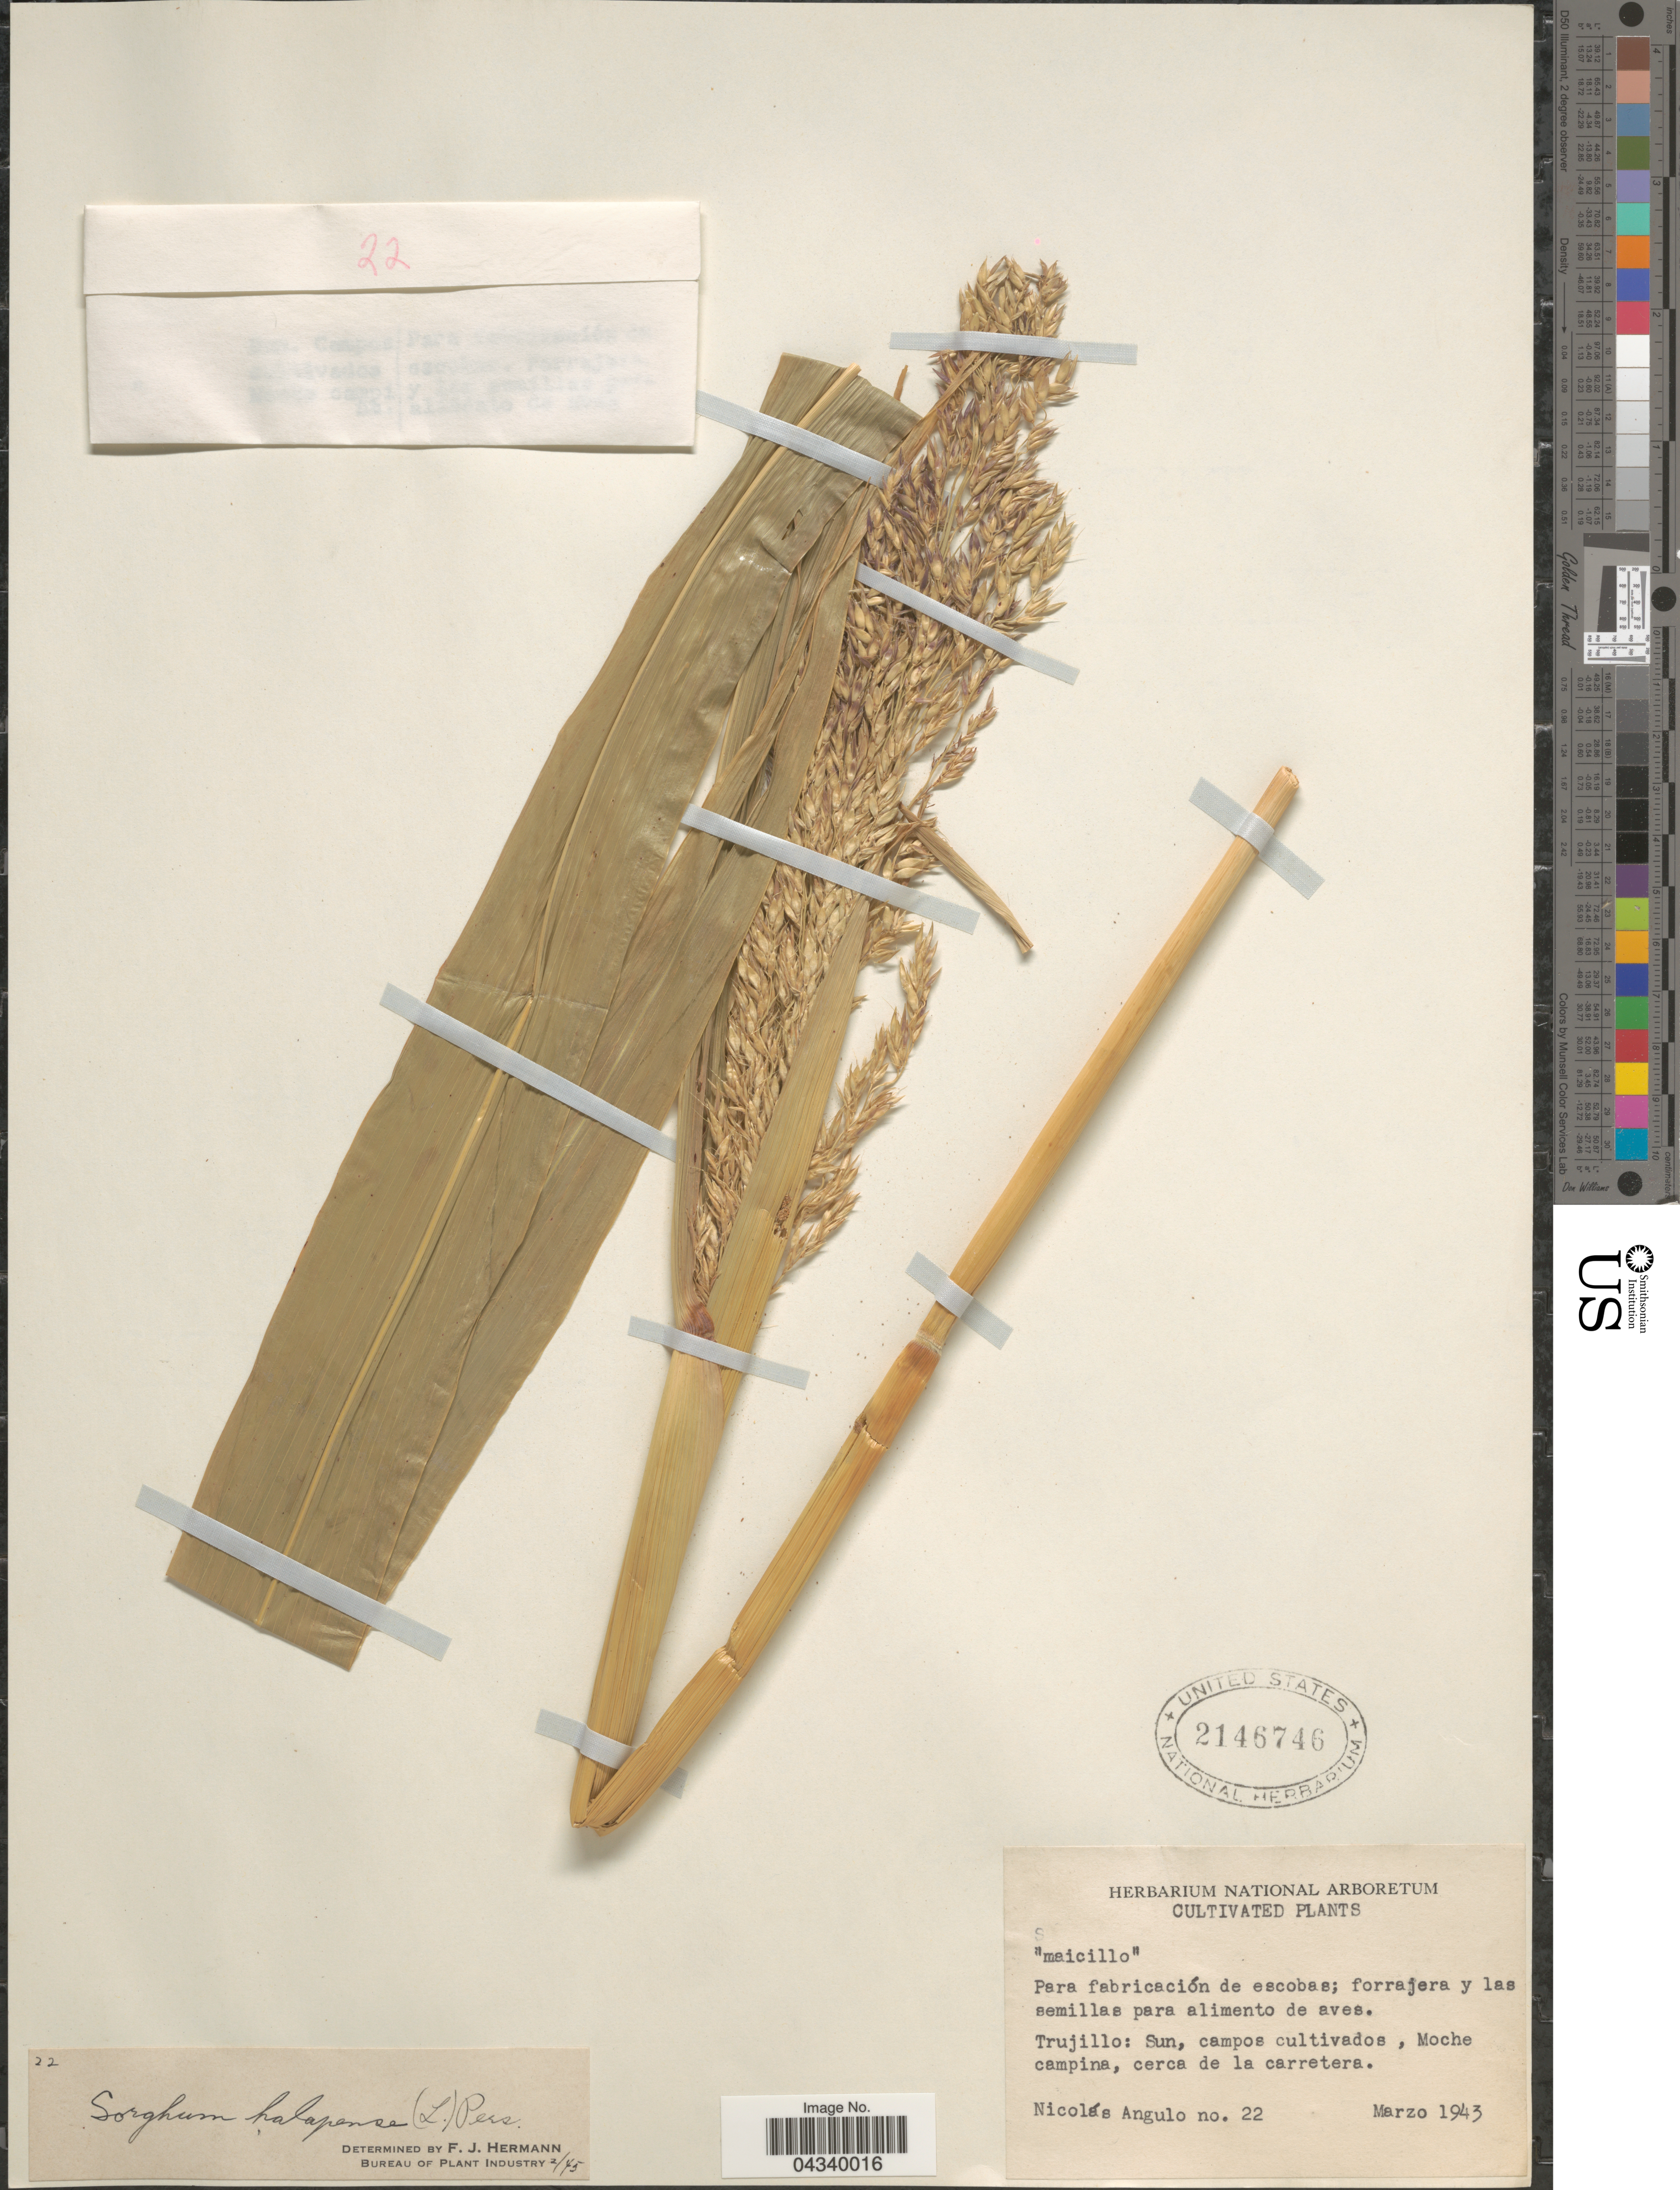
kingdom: Plantae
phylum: Tracheophyta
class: Liliopsida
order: Poales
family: Poaceae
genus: Sorghum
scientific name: Sorghum halepense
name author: (L.) Pers.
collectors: N. Angulo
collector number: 22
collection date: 1943-03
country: Venezuela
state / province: Trujillo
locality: Sun, campos cultivados, Moche campina, cerca de la carretera.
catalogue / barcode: US 2146746